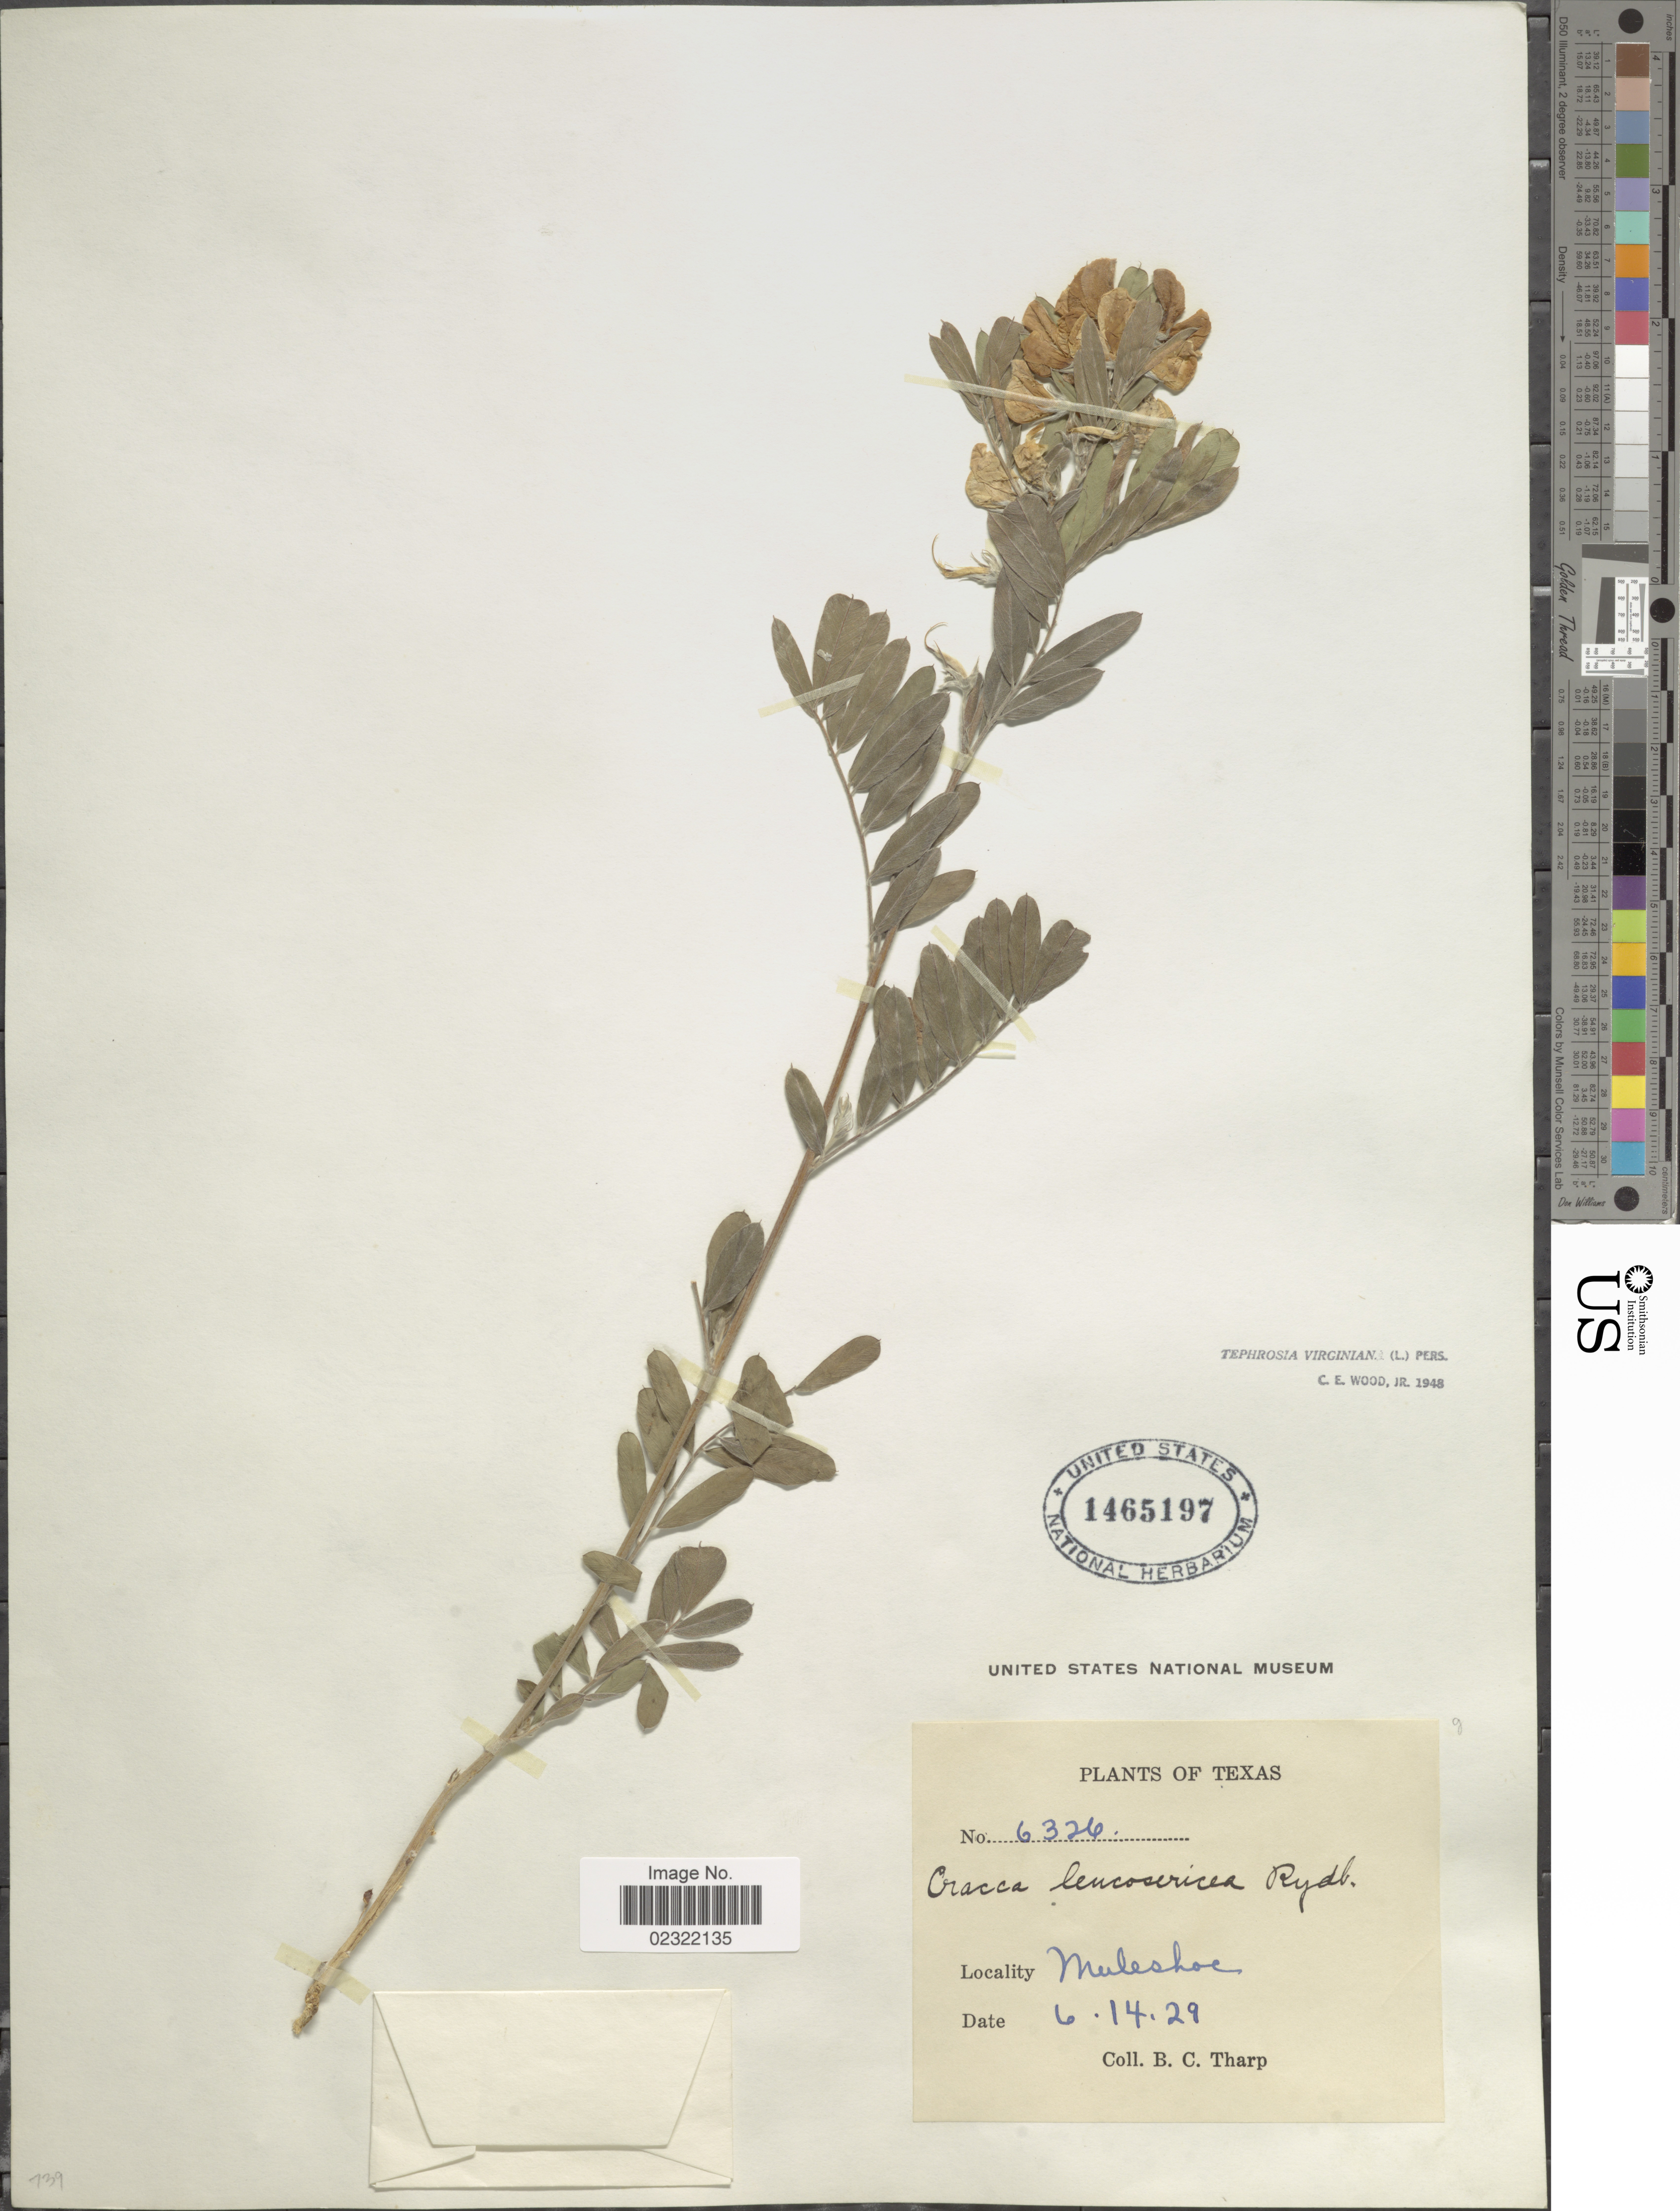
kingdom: Plantae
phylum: Tracheophyta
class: Magnoliopsida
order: Fabales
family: Fabaceae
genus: Tephrosia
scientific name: Tephrosia virginiana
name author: (L.) Pers.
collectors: B. C. Tharp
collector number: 6326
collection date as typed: Transcribed d/m/y: 14/6/29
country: United States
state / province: Texas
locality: Muleshoe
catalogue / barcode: US 1465197